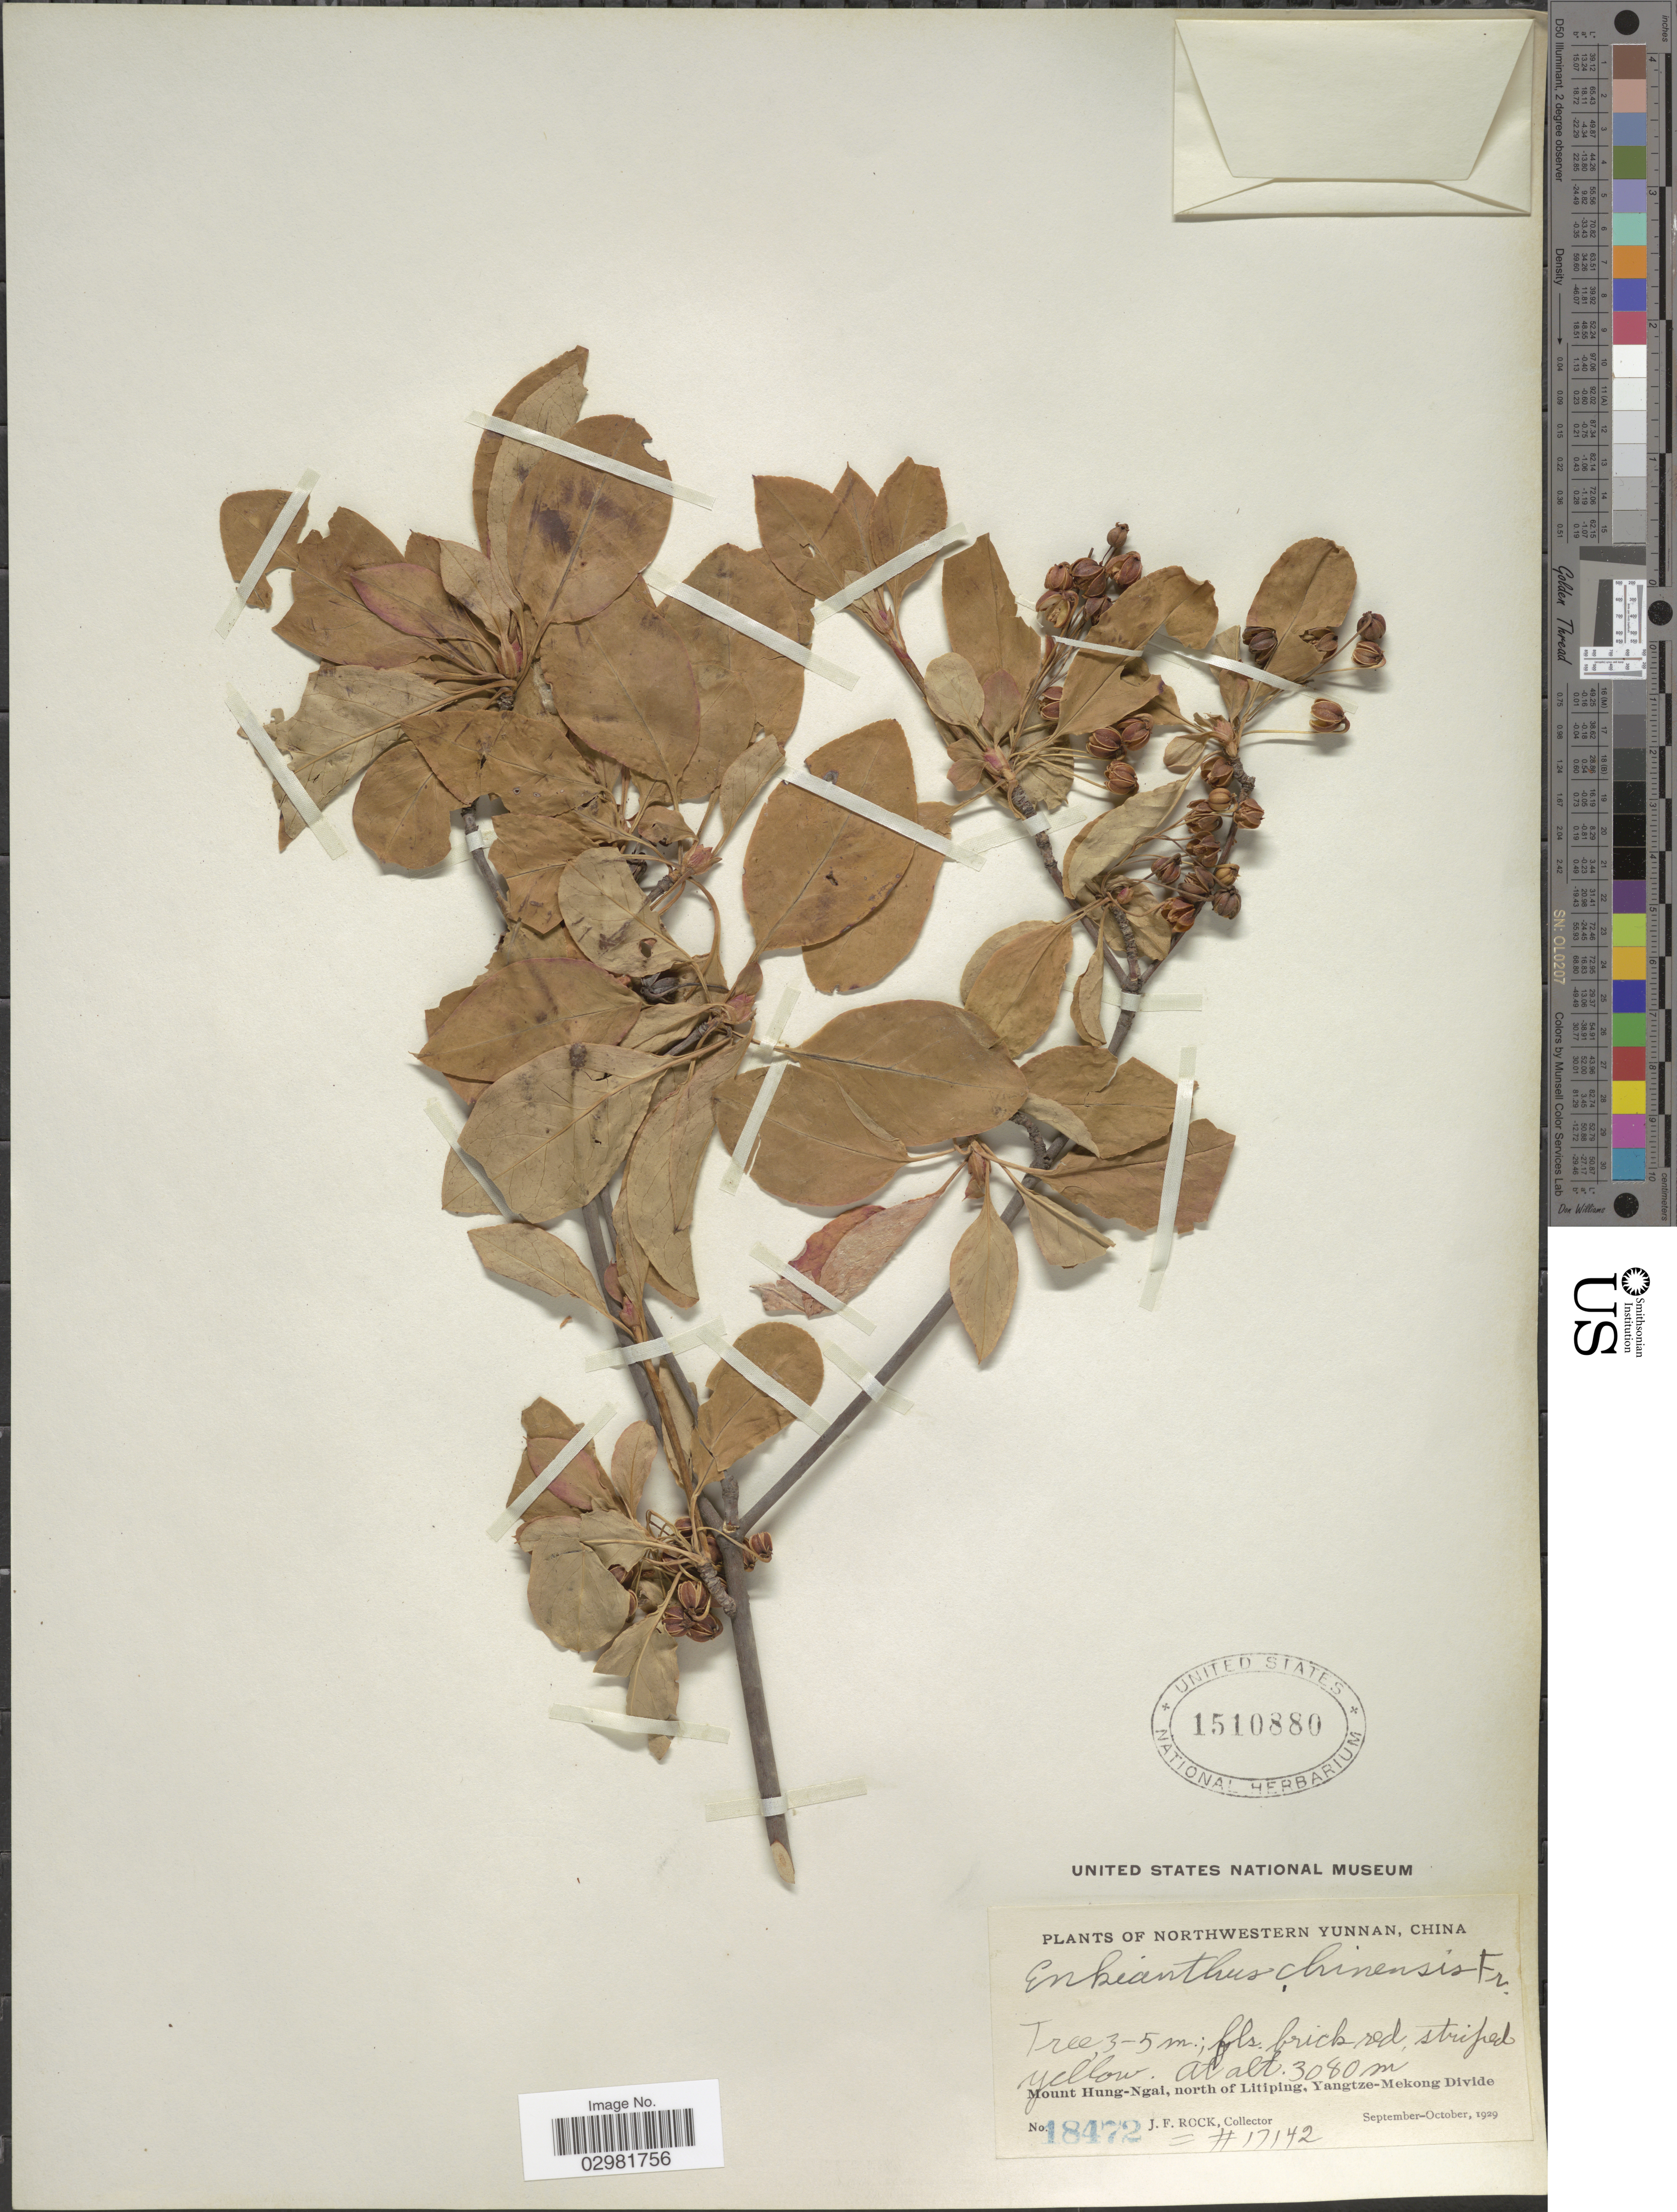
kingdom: Plantae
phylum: Tracheophyta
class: Magnoliopsida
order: Ericales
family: Ericaceae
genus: Enkianthus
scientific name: Enkianthus chinensis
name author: Franch.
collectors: J. Rock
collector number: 18472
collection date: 1929-09/1929-10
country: China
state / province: Yunnan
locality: Northwestern Yunnan. Mount Hung-Ngai, north of Litiping, Yangtze-Mekong Divide.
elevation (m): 3080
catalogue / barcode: US 1510880